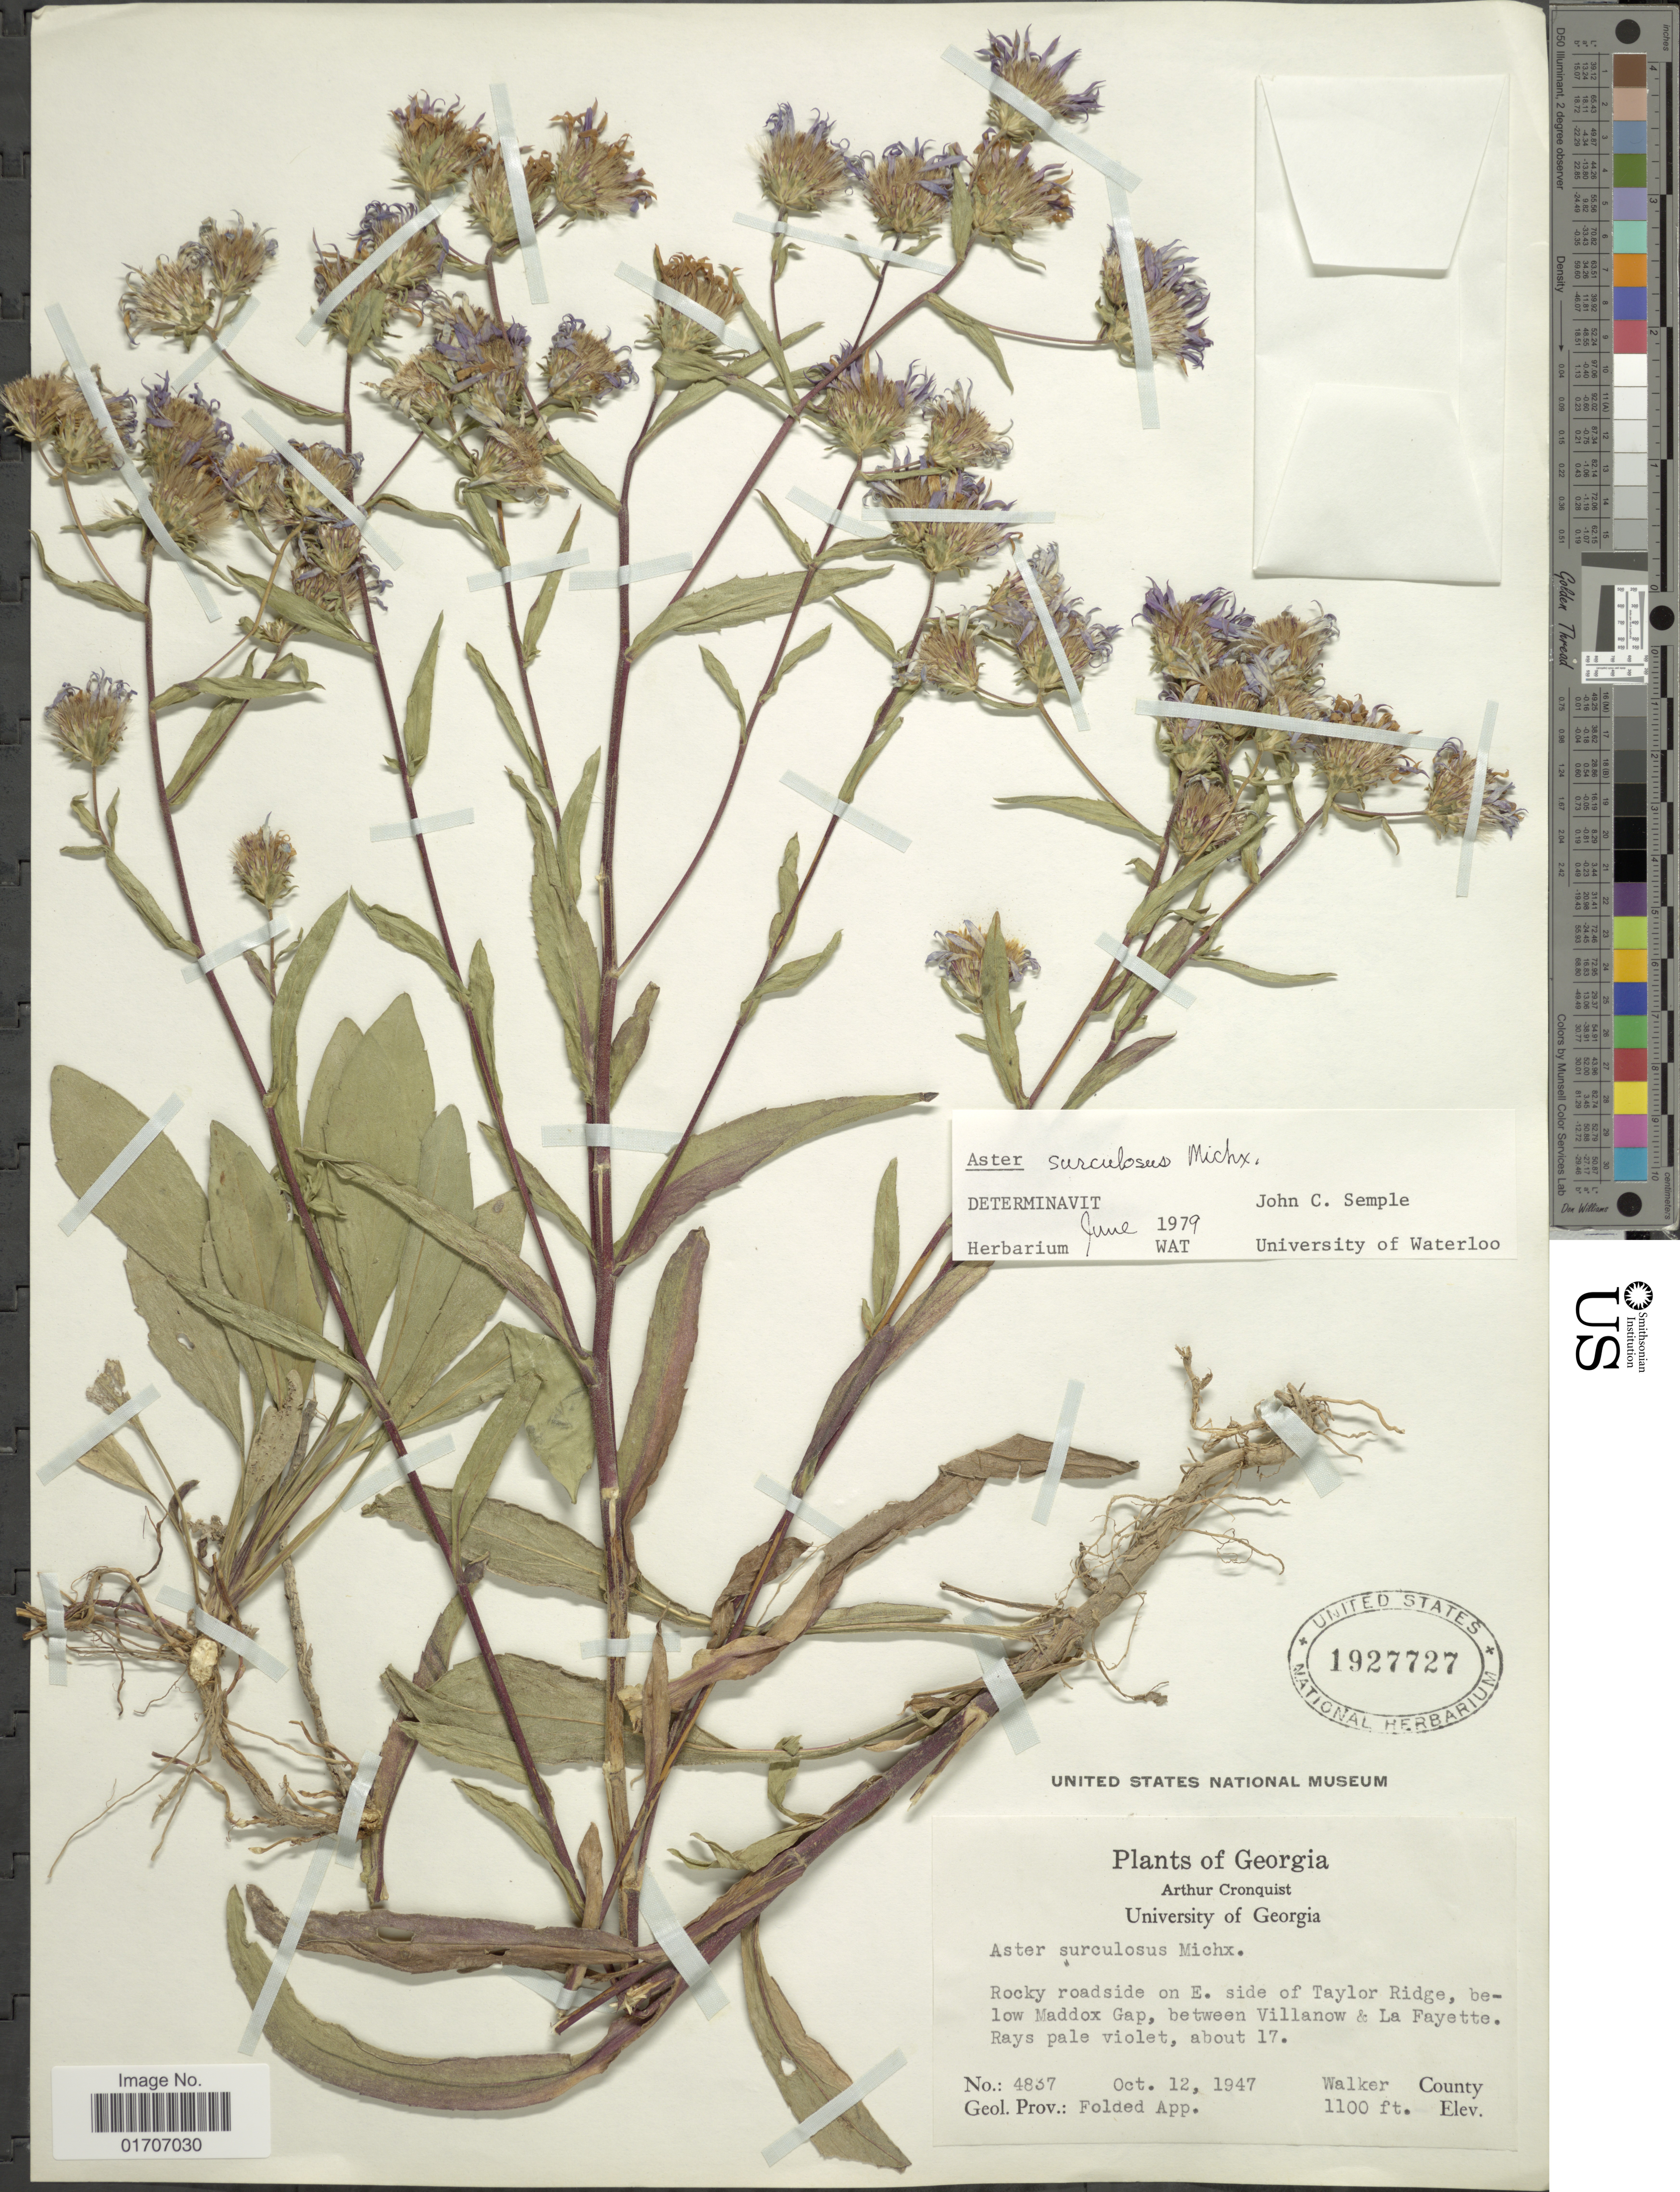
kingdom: Plantae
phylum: Tracheophyta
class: Magnoliopsida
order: Asterales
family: Asteraceae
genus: Eurybia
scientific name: Eurybia surculosa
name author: (Michx.) G.L. Nesom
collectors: A. J. Cronquist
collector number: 4837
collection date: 1947-10-12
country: United States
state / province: Georgia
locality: Rocky roadside on E. side of Taylor Ridge, below Maddox Gap, between Villanow & La Fayette. Walker County. Geol. Prov.: Folded App.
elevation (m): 335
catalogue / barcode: US 1927727